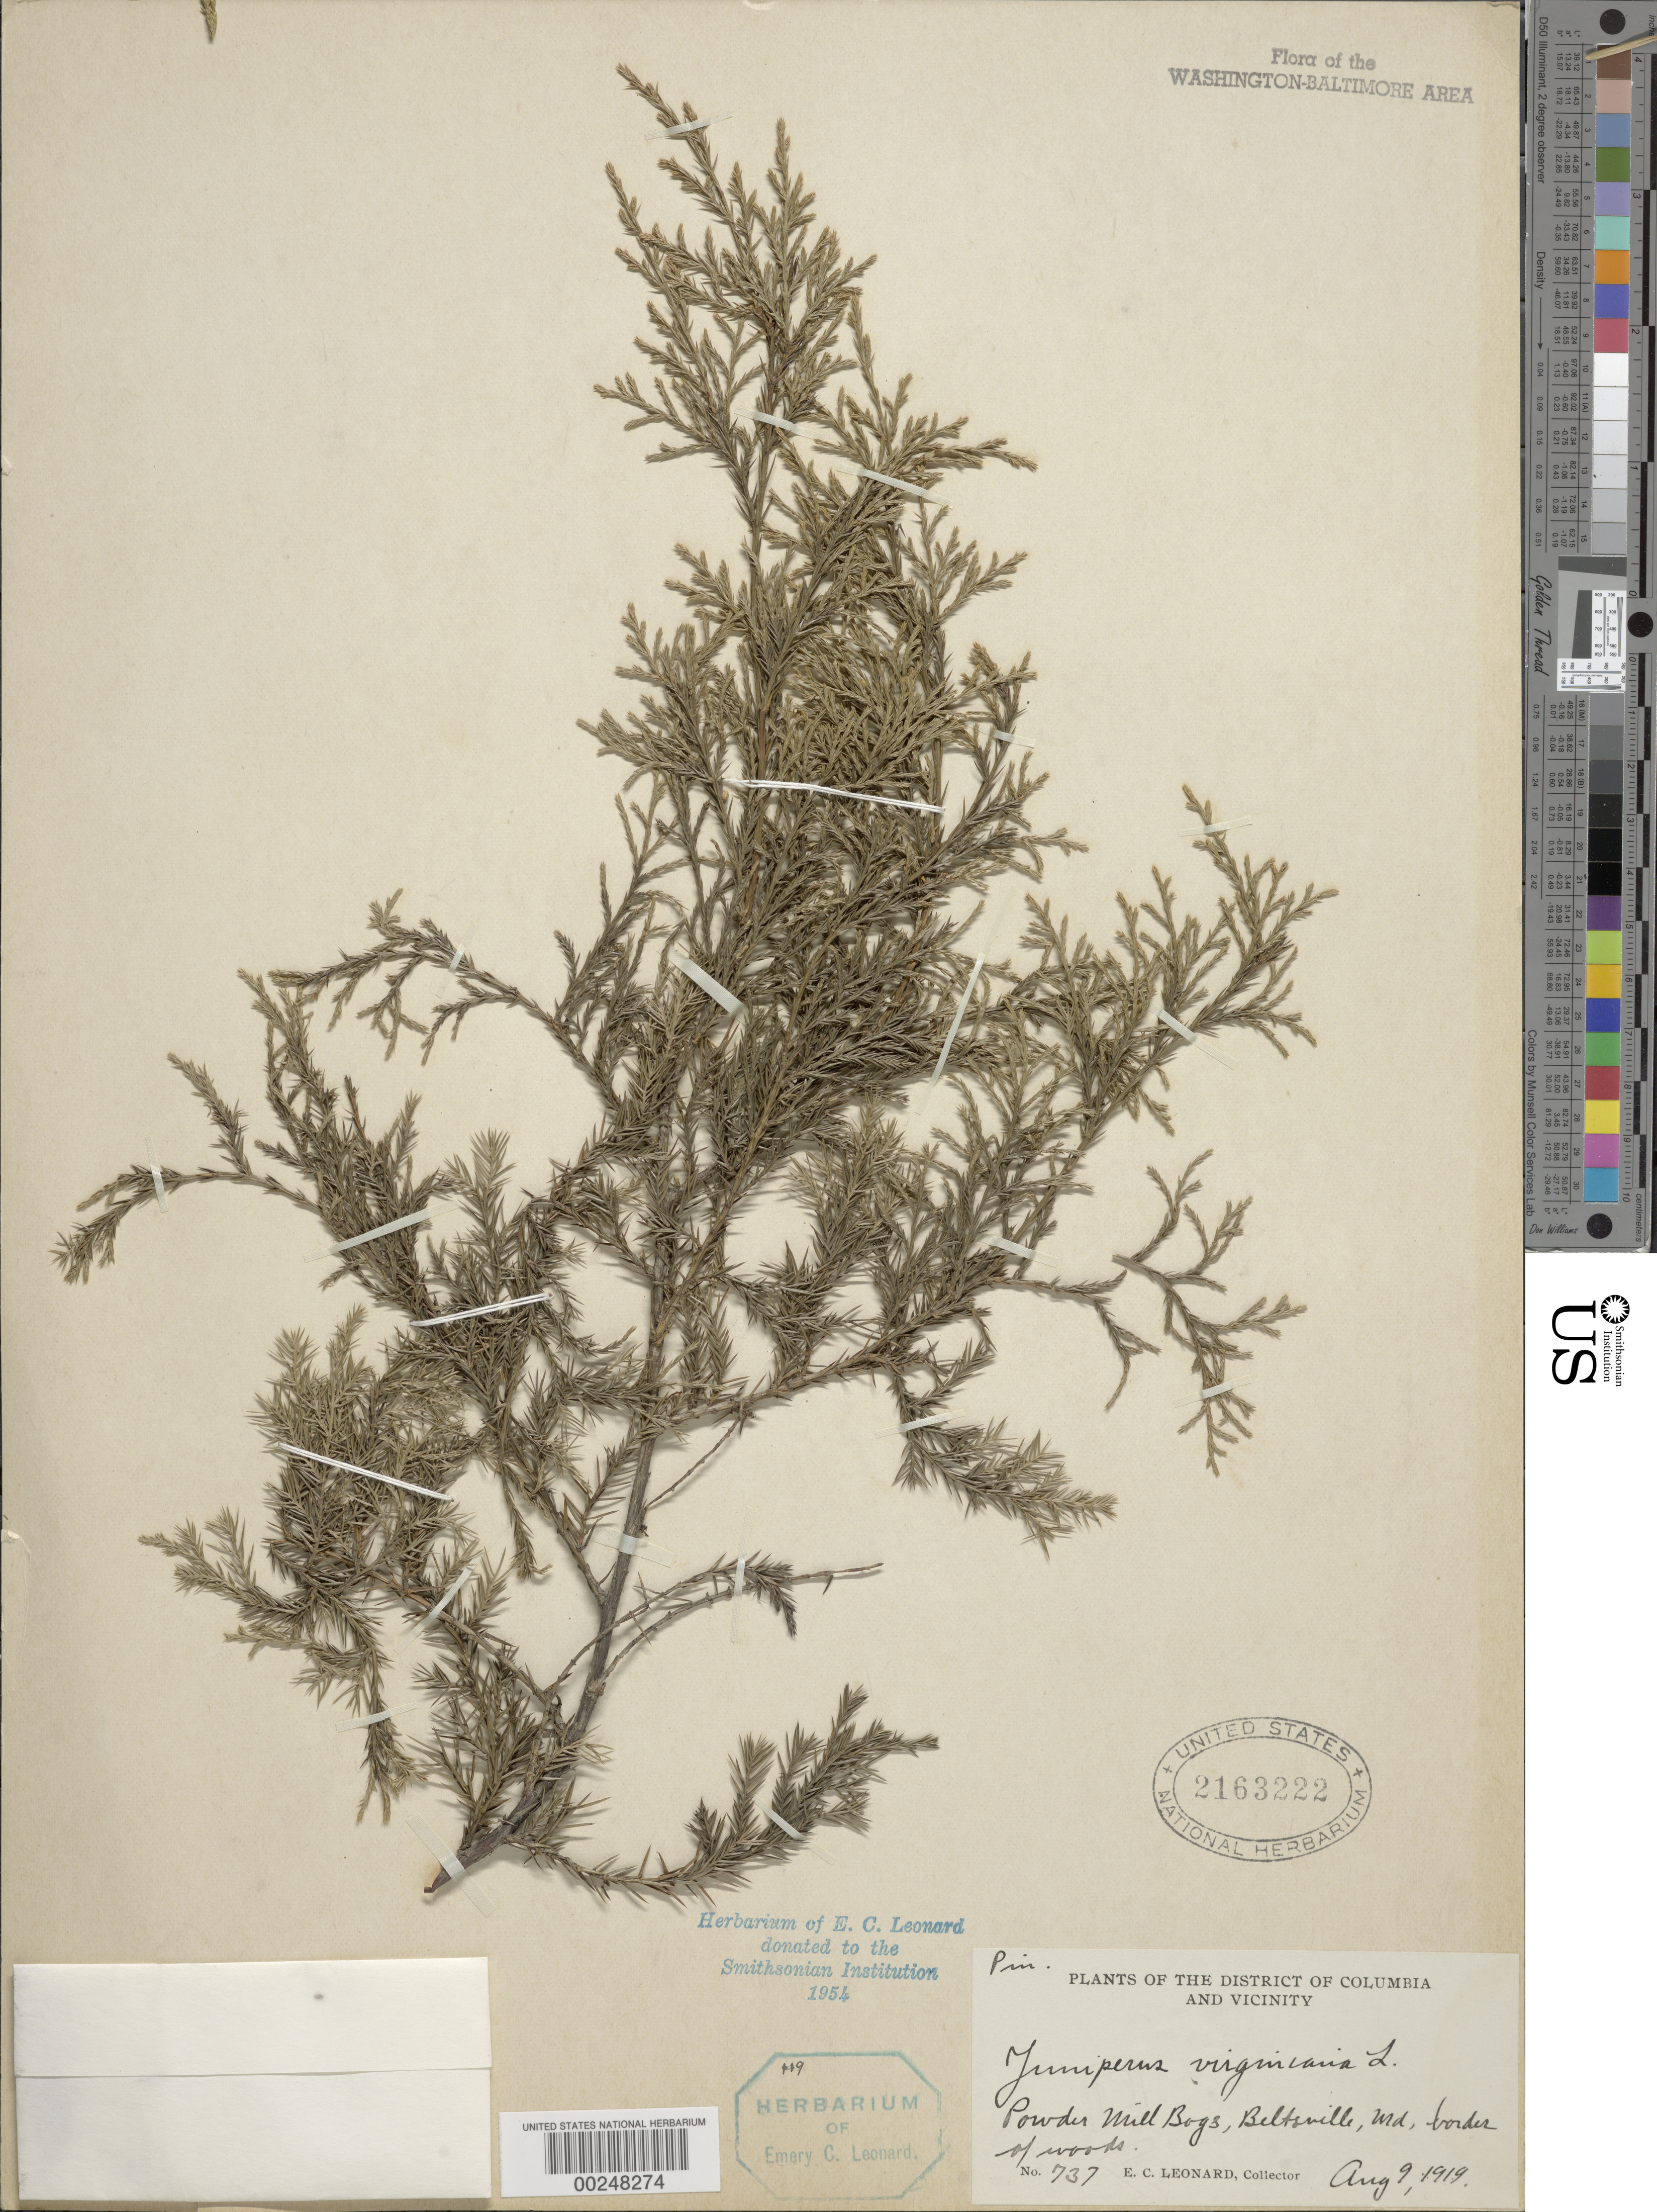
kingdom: Plantae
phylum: Tracheophyta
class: Pinopsida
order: Pinales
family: Cupressaceae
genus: Juniperus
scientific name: Juniperus virginiana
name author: L.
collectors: E. C. Leonard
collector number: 737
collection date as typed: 09 Aug 1919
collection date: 1919-08-09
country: United States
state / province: Maryland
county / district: Prince George's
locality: Powder Mill Bog, Beltsville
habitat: Border of woods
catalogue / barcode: US 2163222